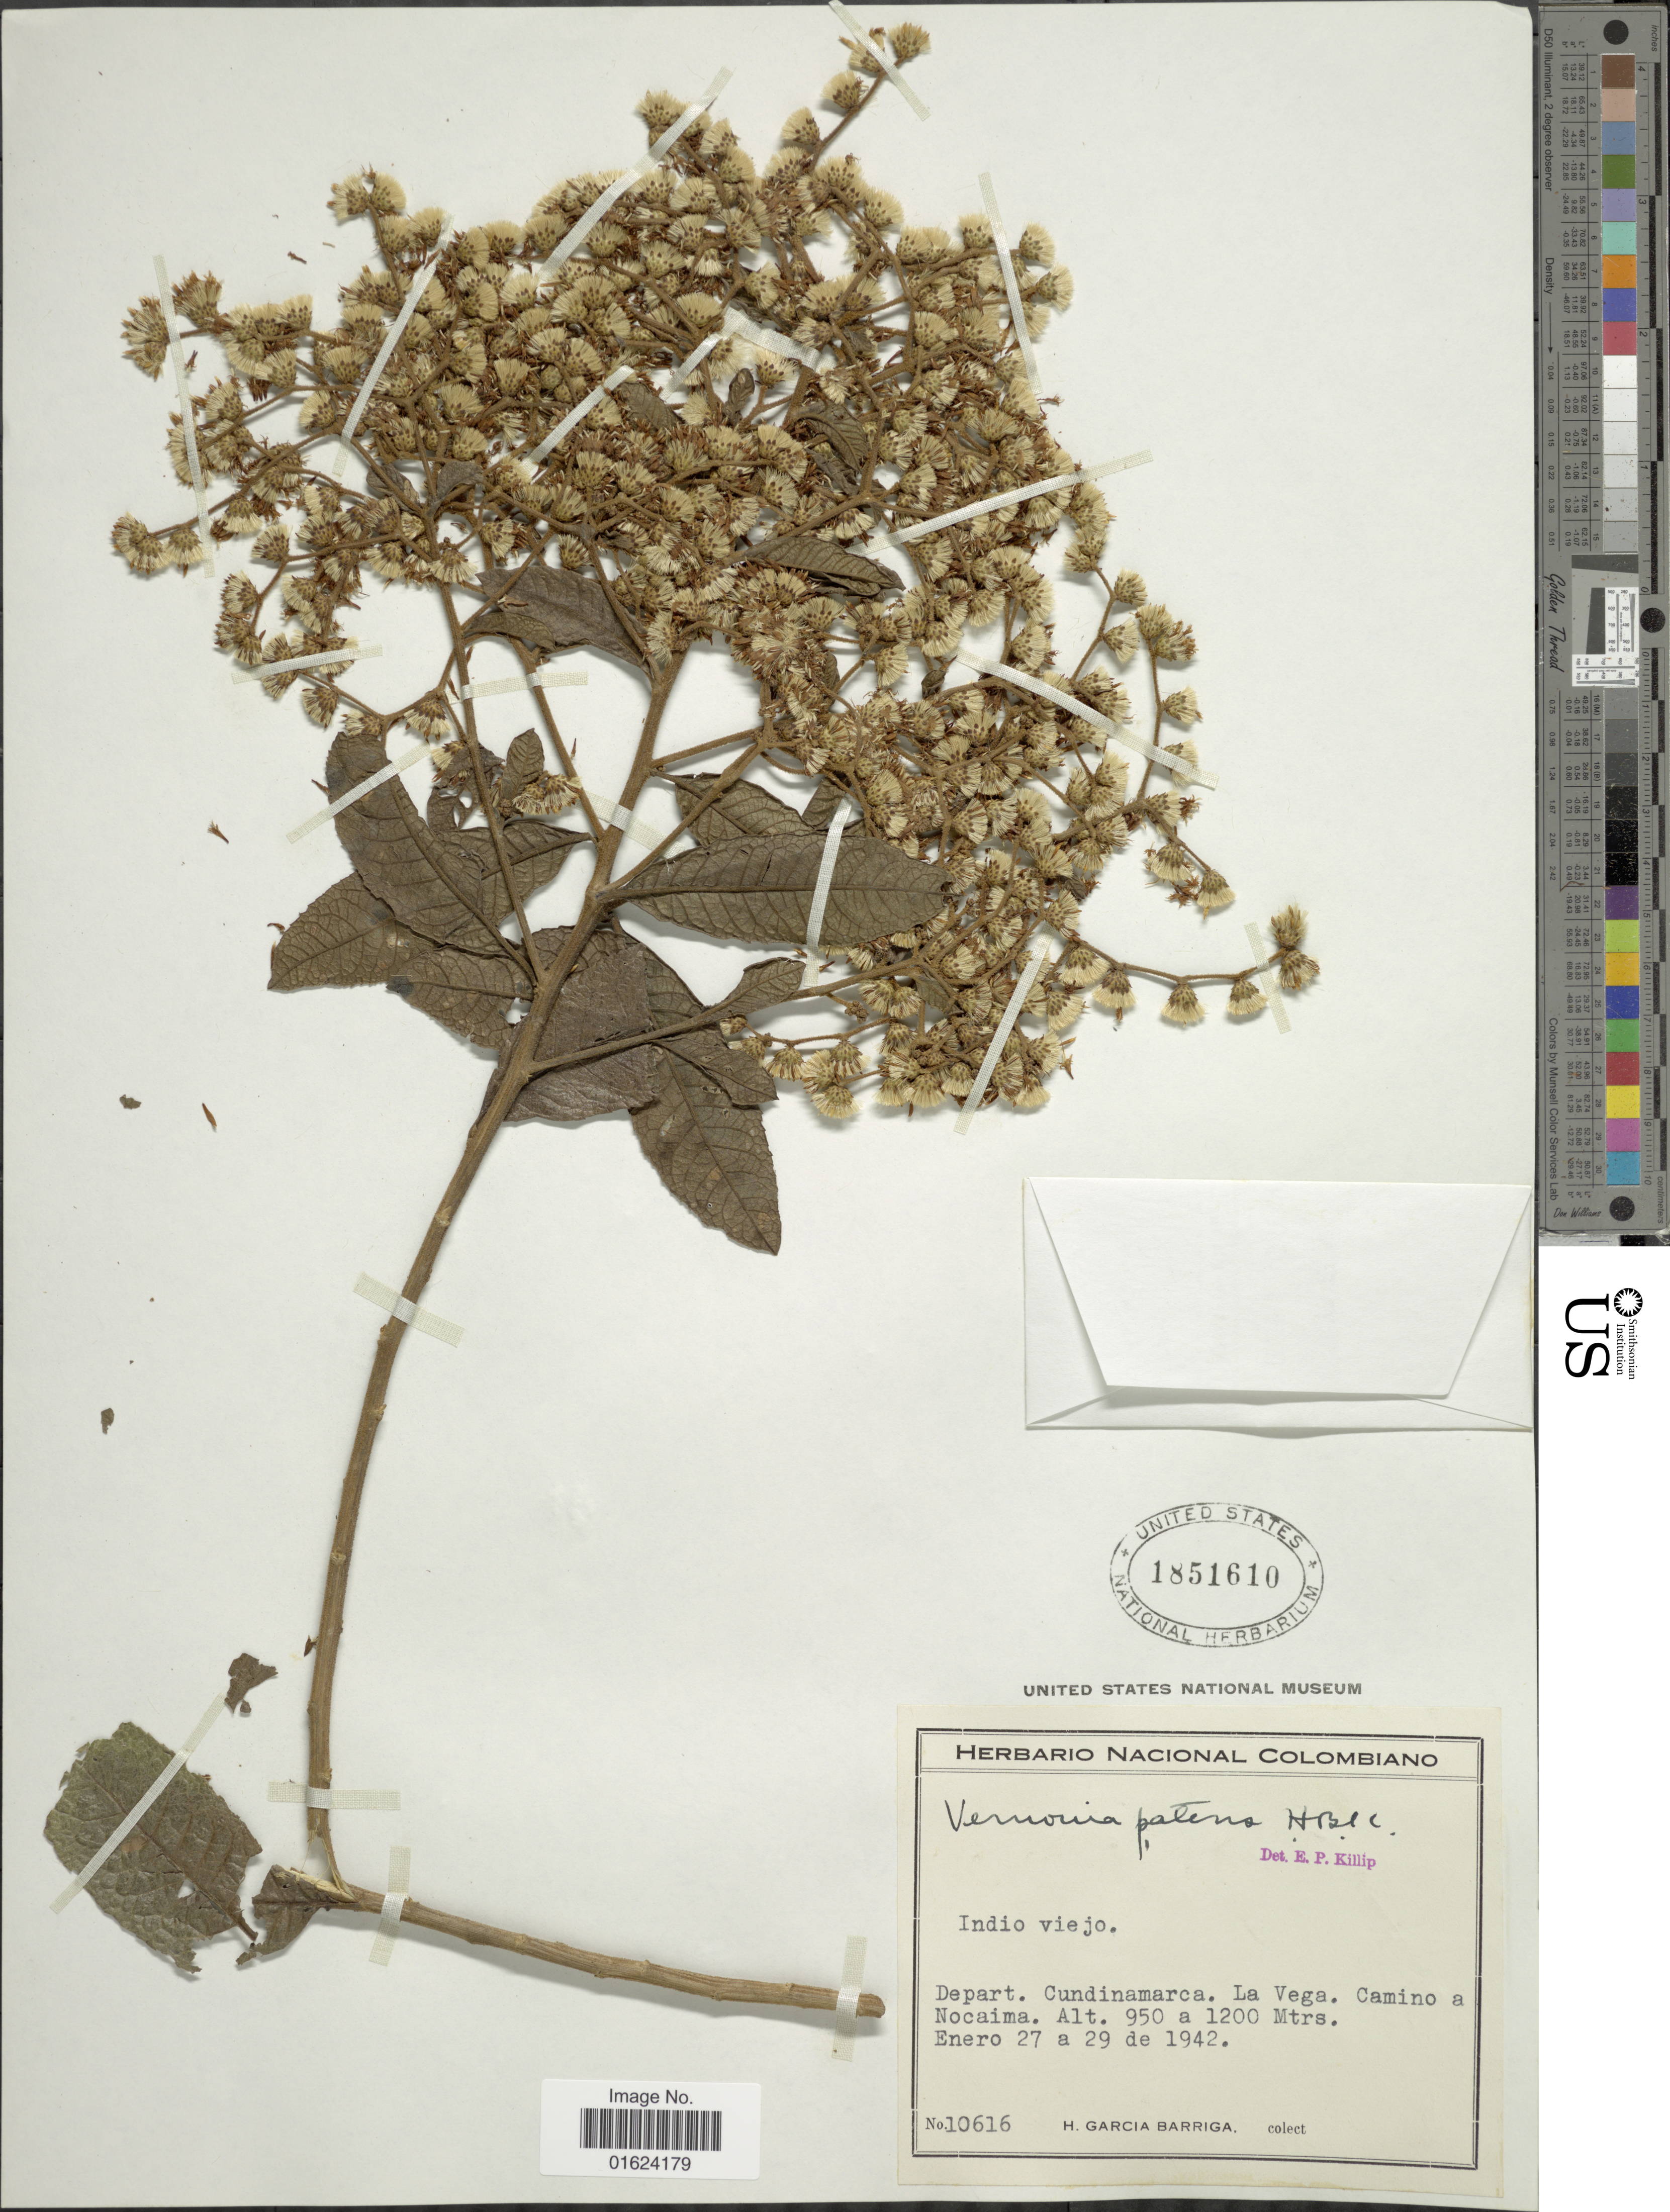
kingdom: Plantae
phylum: Tracheophyta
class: Magnoliopsida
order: Asterales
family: Asteraceae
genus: Vernonanthura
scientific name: Vernonanthura patens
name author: (Kunth) H. Rob.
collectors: H. García Barriga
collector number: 10616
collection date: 1942-01-27/1942-01-29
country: Colombia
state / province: Cundinamarca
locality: Depart. Cundinamarca, La Vega, Camino a Nocaima.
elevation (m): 950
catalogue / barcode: US 1851610